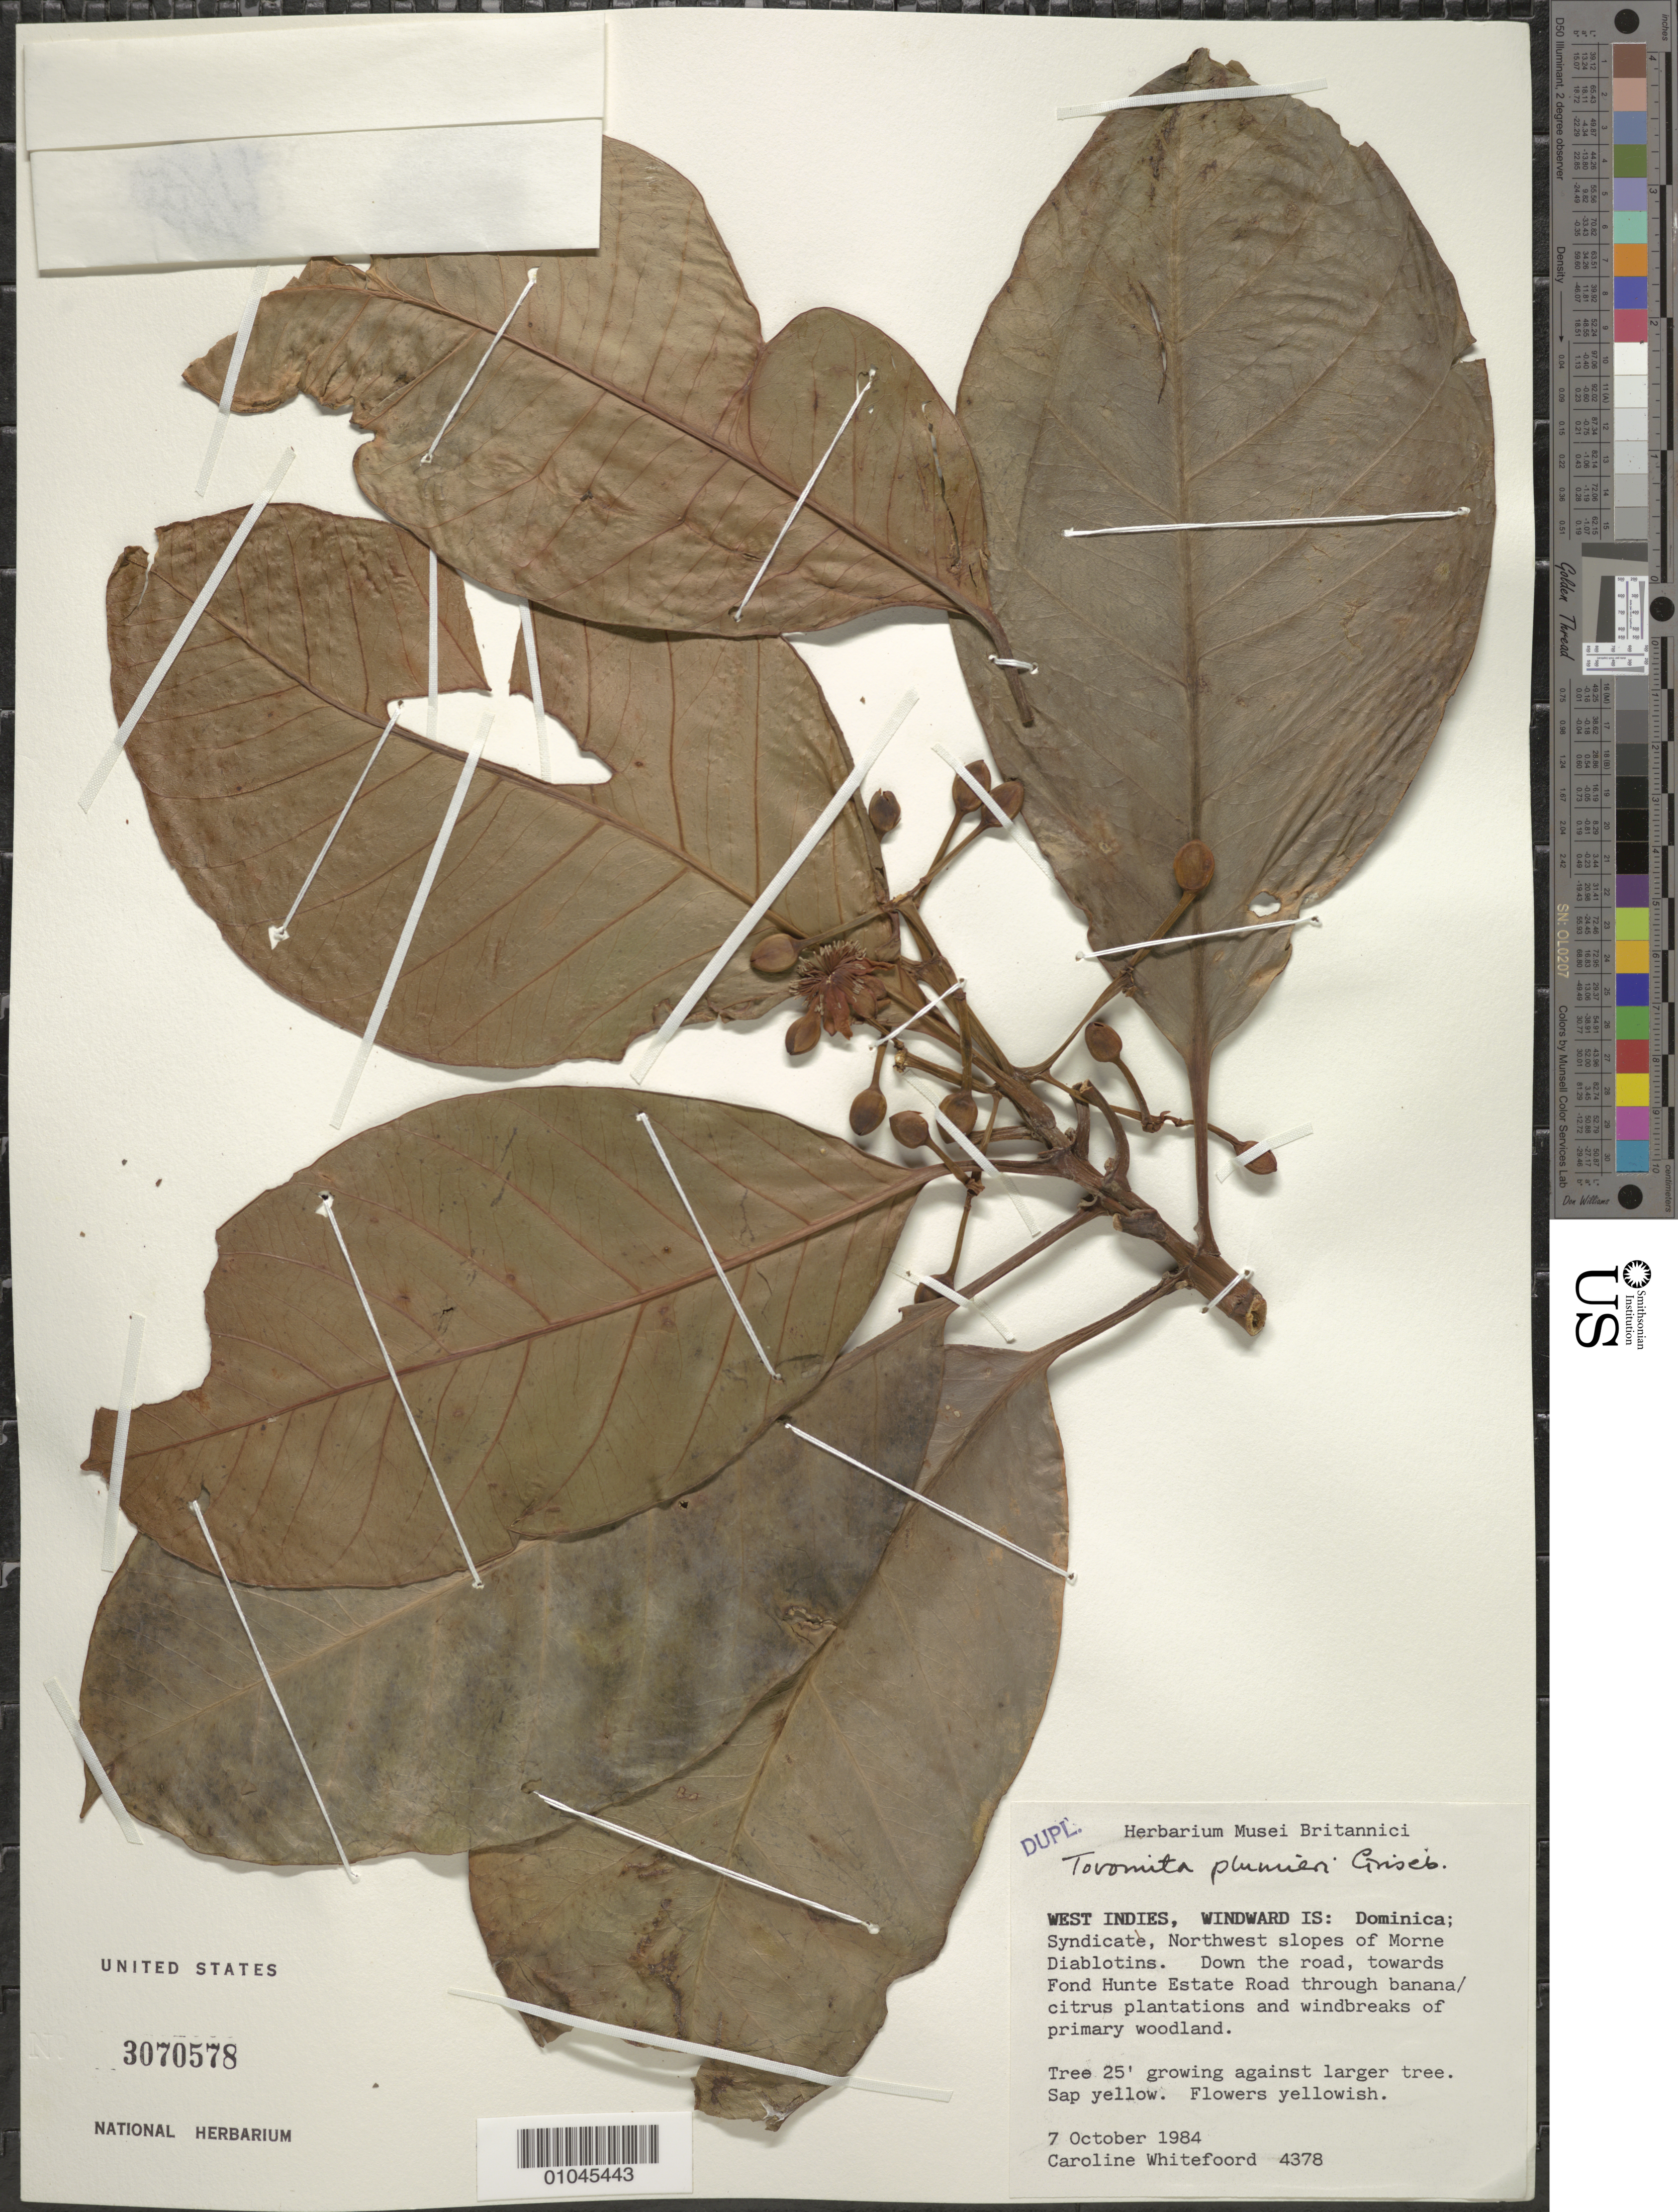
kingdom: Plantae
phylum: Tracheophyta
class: Magnoliopsida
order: Malpighiales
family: Clusiaceae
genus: Tovomita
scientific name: Tovomita plumieri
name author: Griseb.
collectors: C. Whitefoord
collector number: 4378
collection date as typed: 07 Oct 1984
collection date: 1984-10-07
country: Dominica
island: Dominica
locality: West Indies, Windward is: Dominica; Syndicate, Northwest slopes of Morne Diablotins. Down the road, towards Fond Hunte Estate Road through banana/citrus plantations and windbreaks of primary woodland.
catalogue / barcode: US 3070578